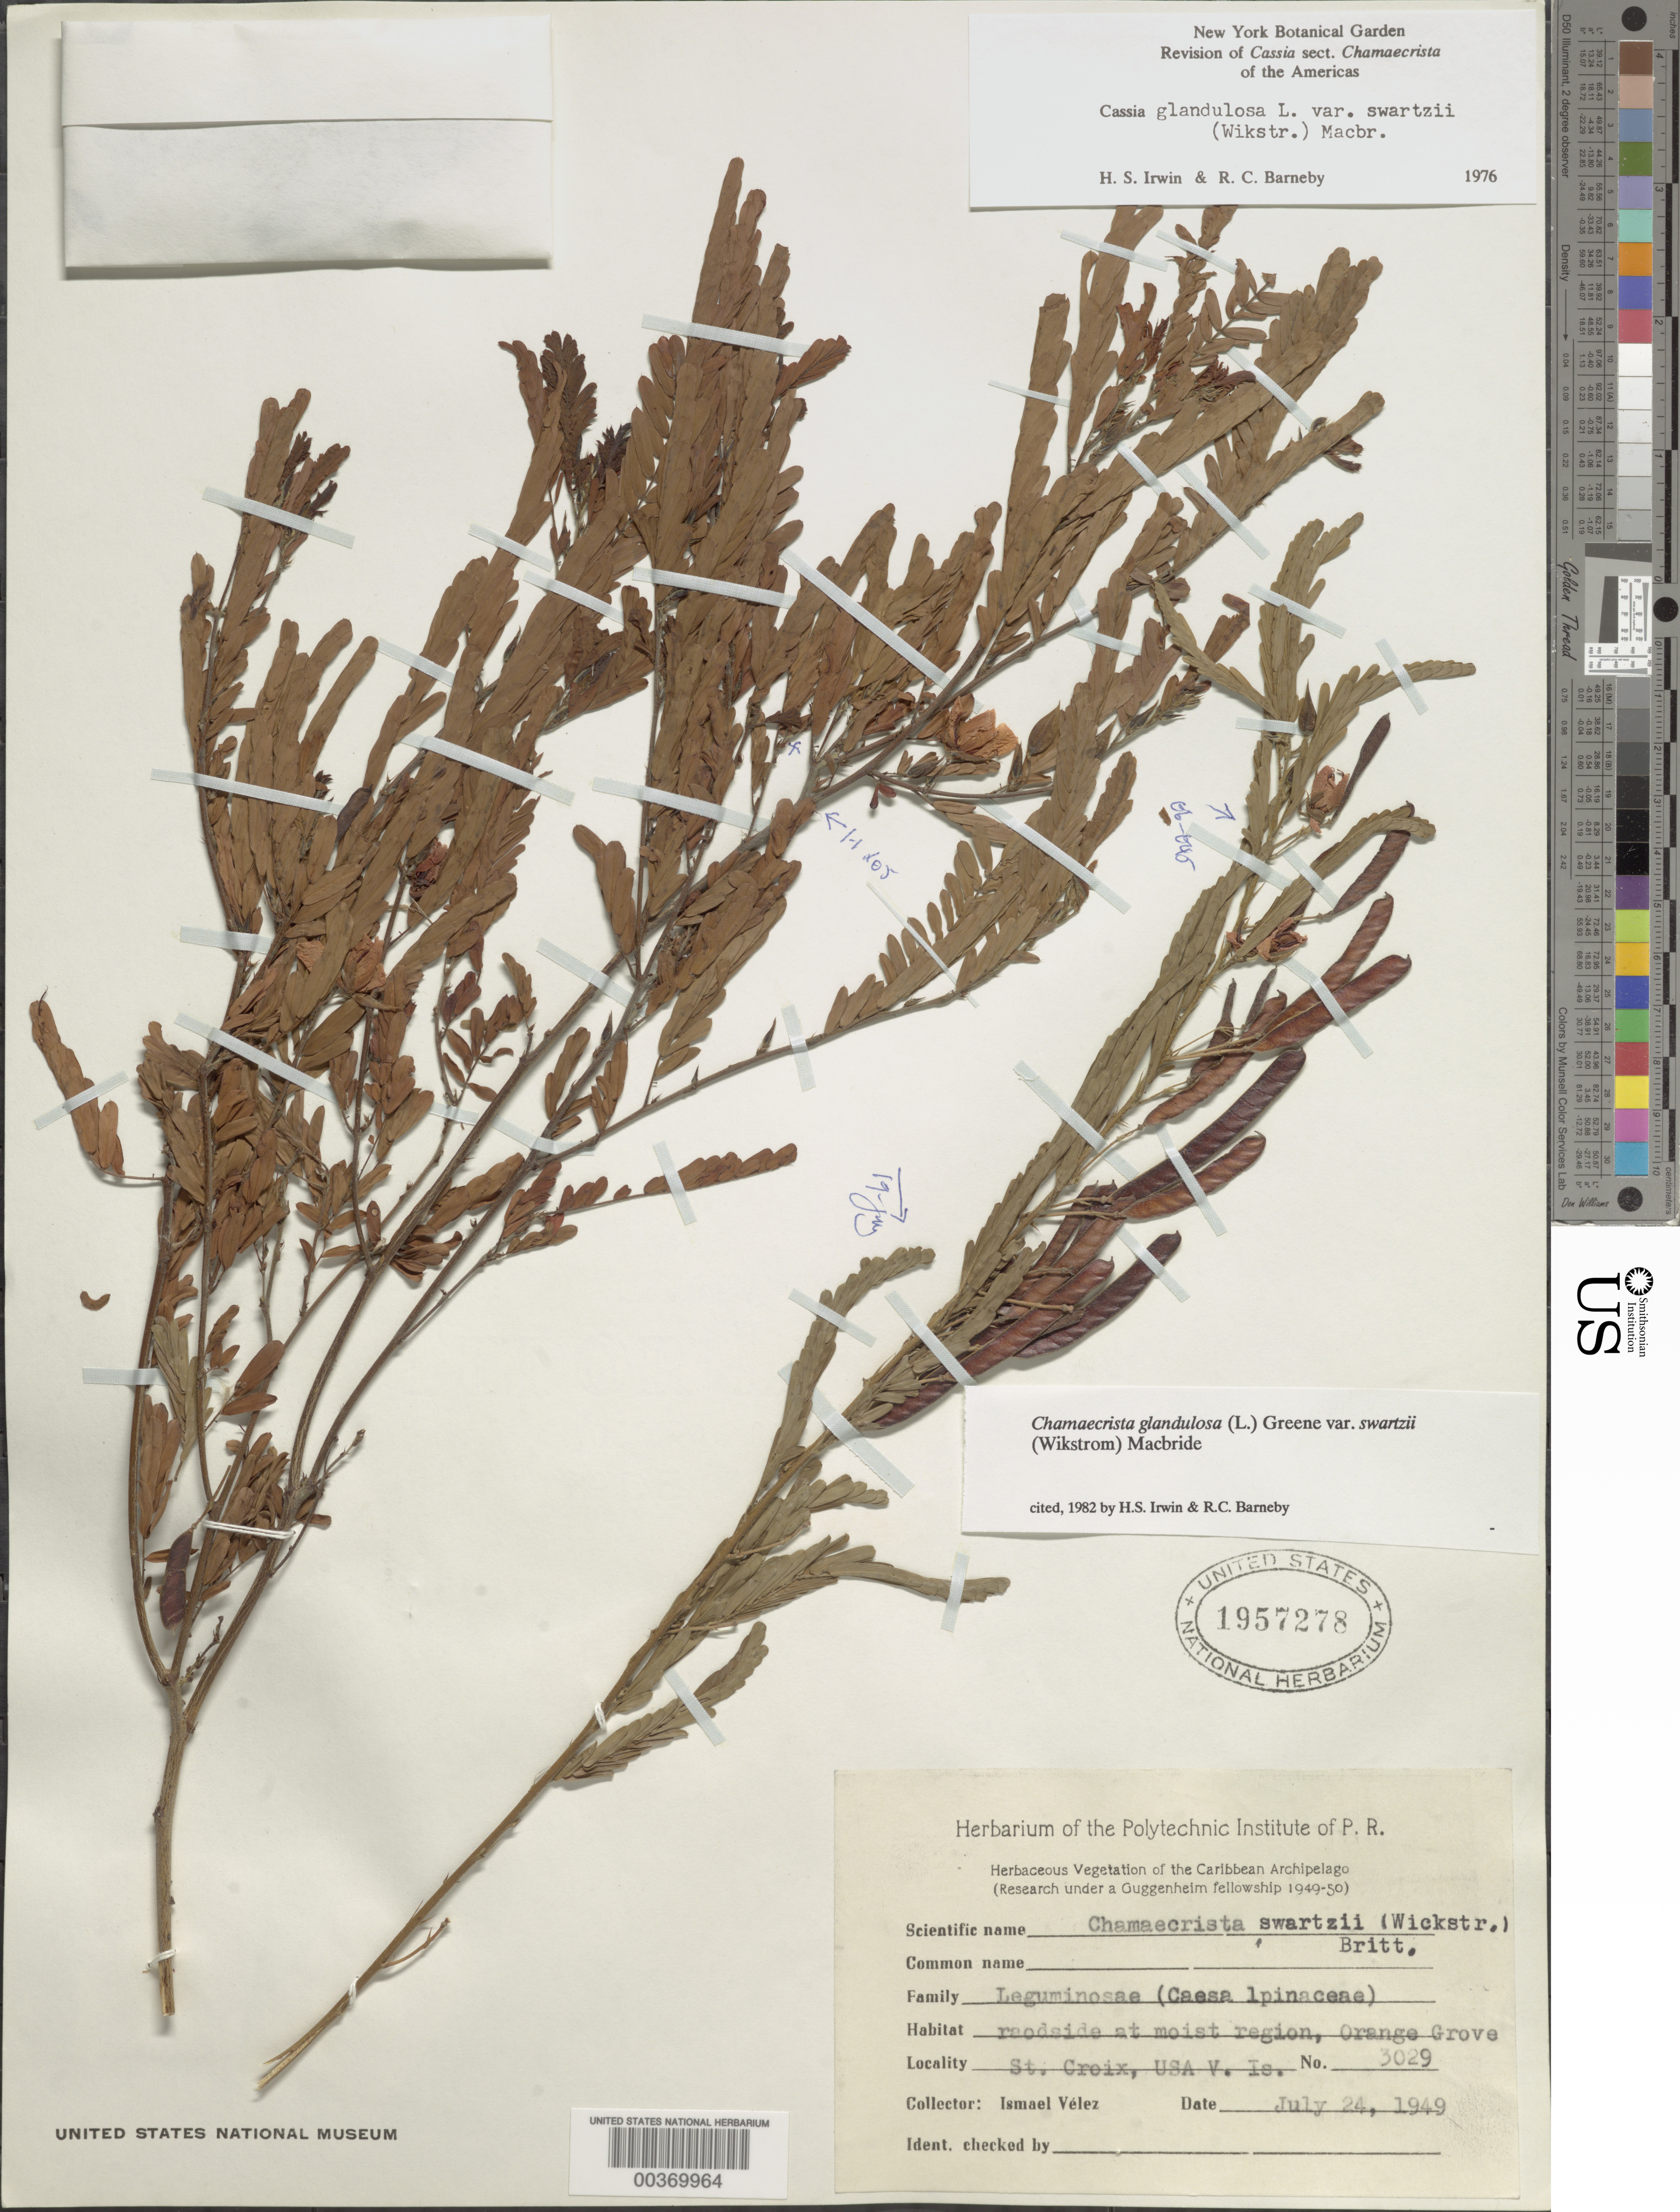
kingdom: Plantae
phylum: Tracheophyta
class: Magnoliopsida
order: Fabales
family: Fabaceae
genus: Chamaecrista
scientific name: Chamaecrista glandulosa var. swartzii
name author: (Wikstr.) H.S. Irwin & Barneby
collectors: I. Velez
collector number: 3029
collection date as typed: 24 Jul 1949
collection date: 1949-07-24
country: U.S. Virgin Islands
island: St. Croix Island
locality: Orange grove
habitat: Roadside at moist region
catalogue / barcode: US 1957278